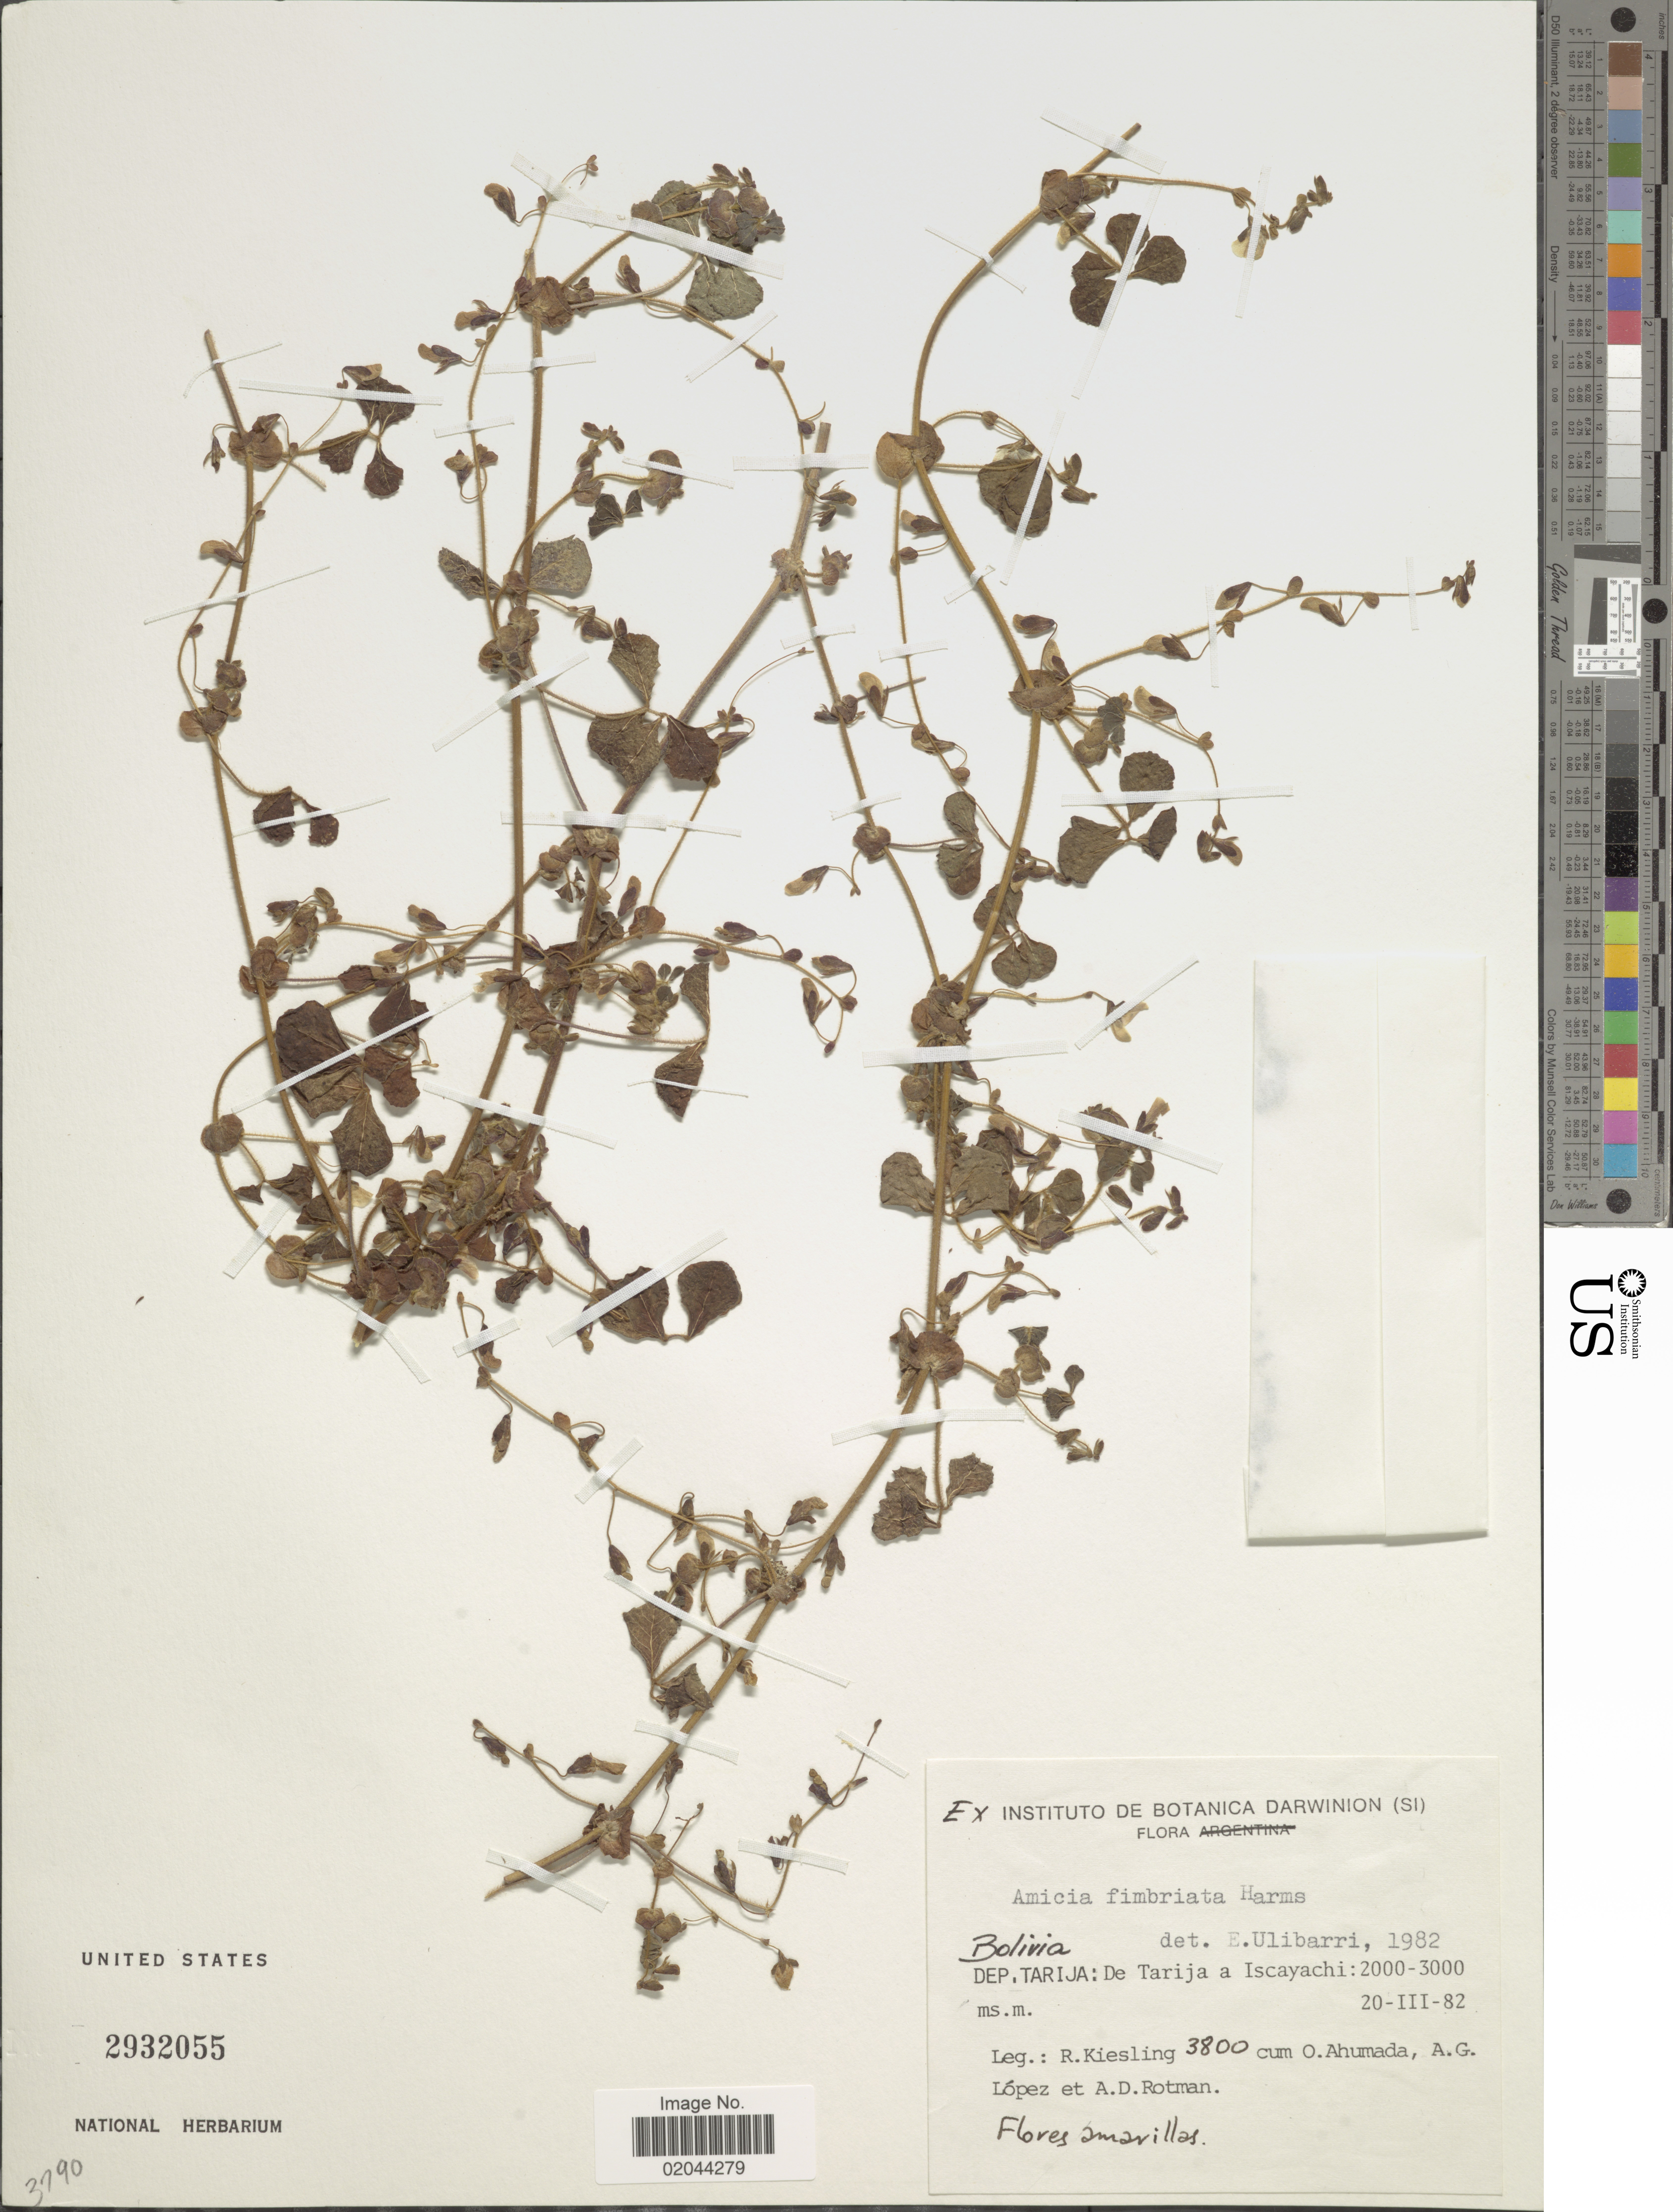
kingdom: Plantae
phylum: Tracheophyta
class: Magnoliopsida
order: Fabales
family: Fabaceae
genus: Amicia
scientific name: Amicia fimbriata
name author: Harms in Kuntze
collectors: R. Kiesling, O. Ahumada, A. López & A. D. Rotman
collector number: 3800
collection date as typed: Transcribed d/m/y: 20/3/82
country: Bolivia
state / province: Tarija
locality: Dep. Tarija: De Tarija a Iscayachi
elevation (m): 2000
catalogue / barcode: US 2932055